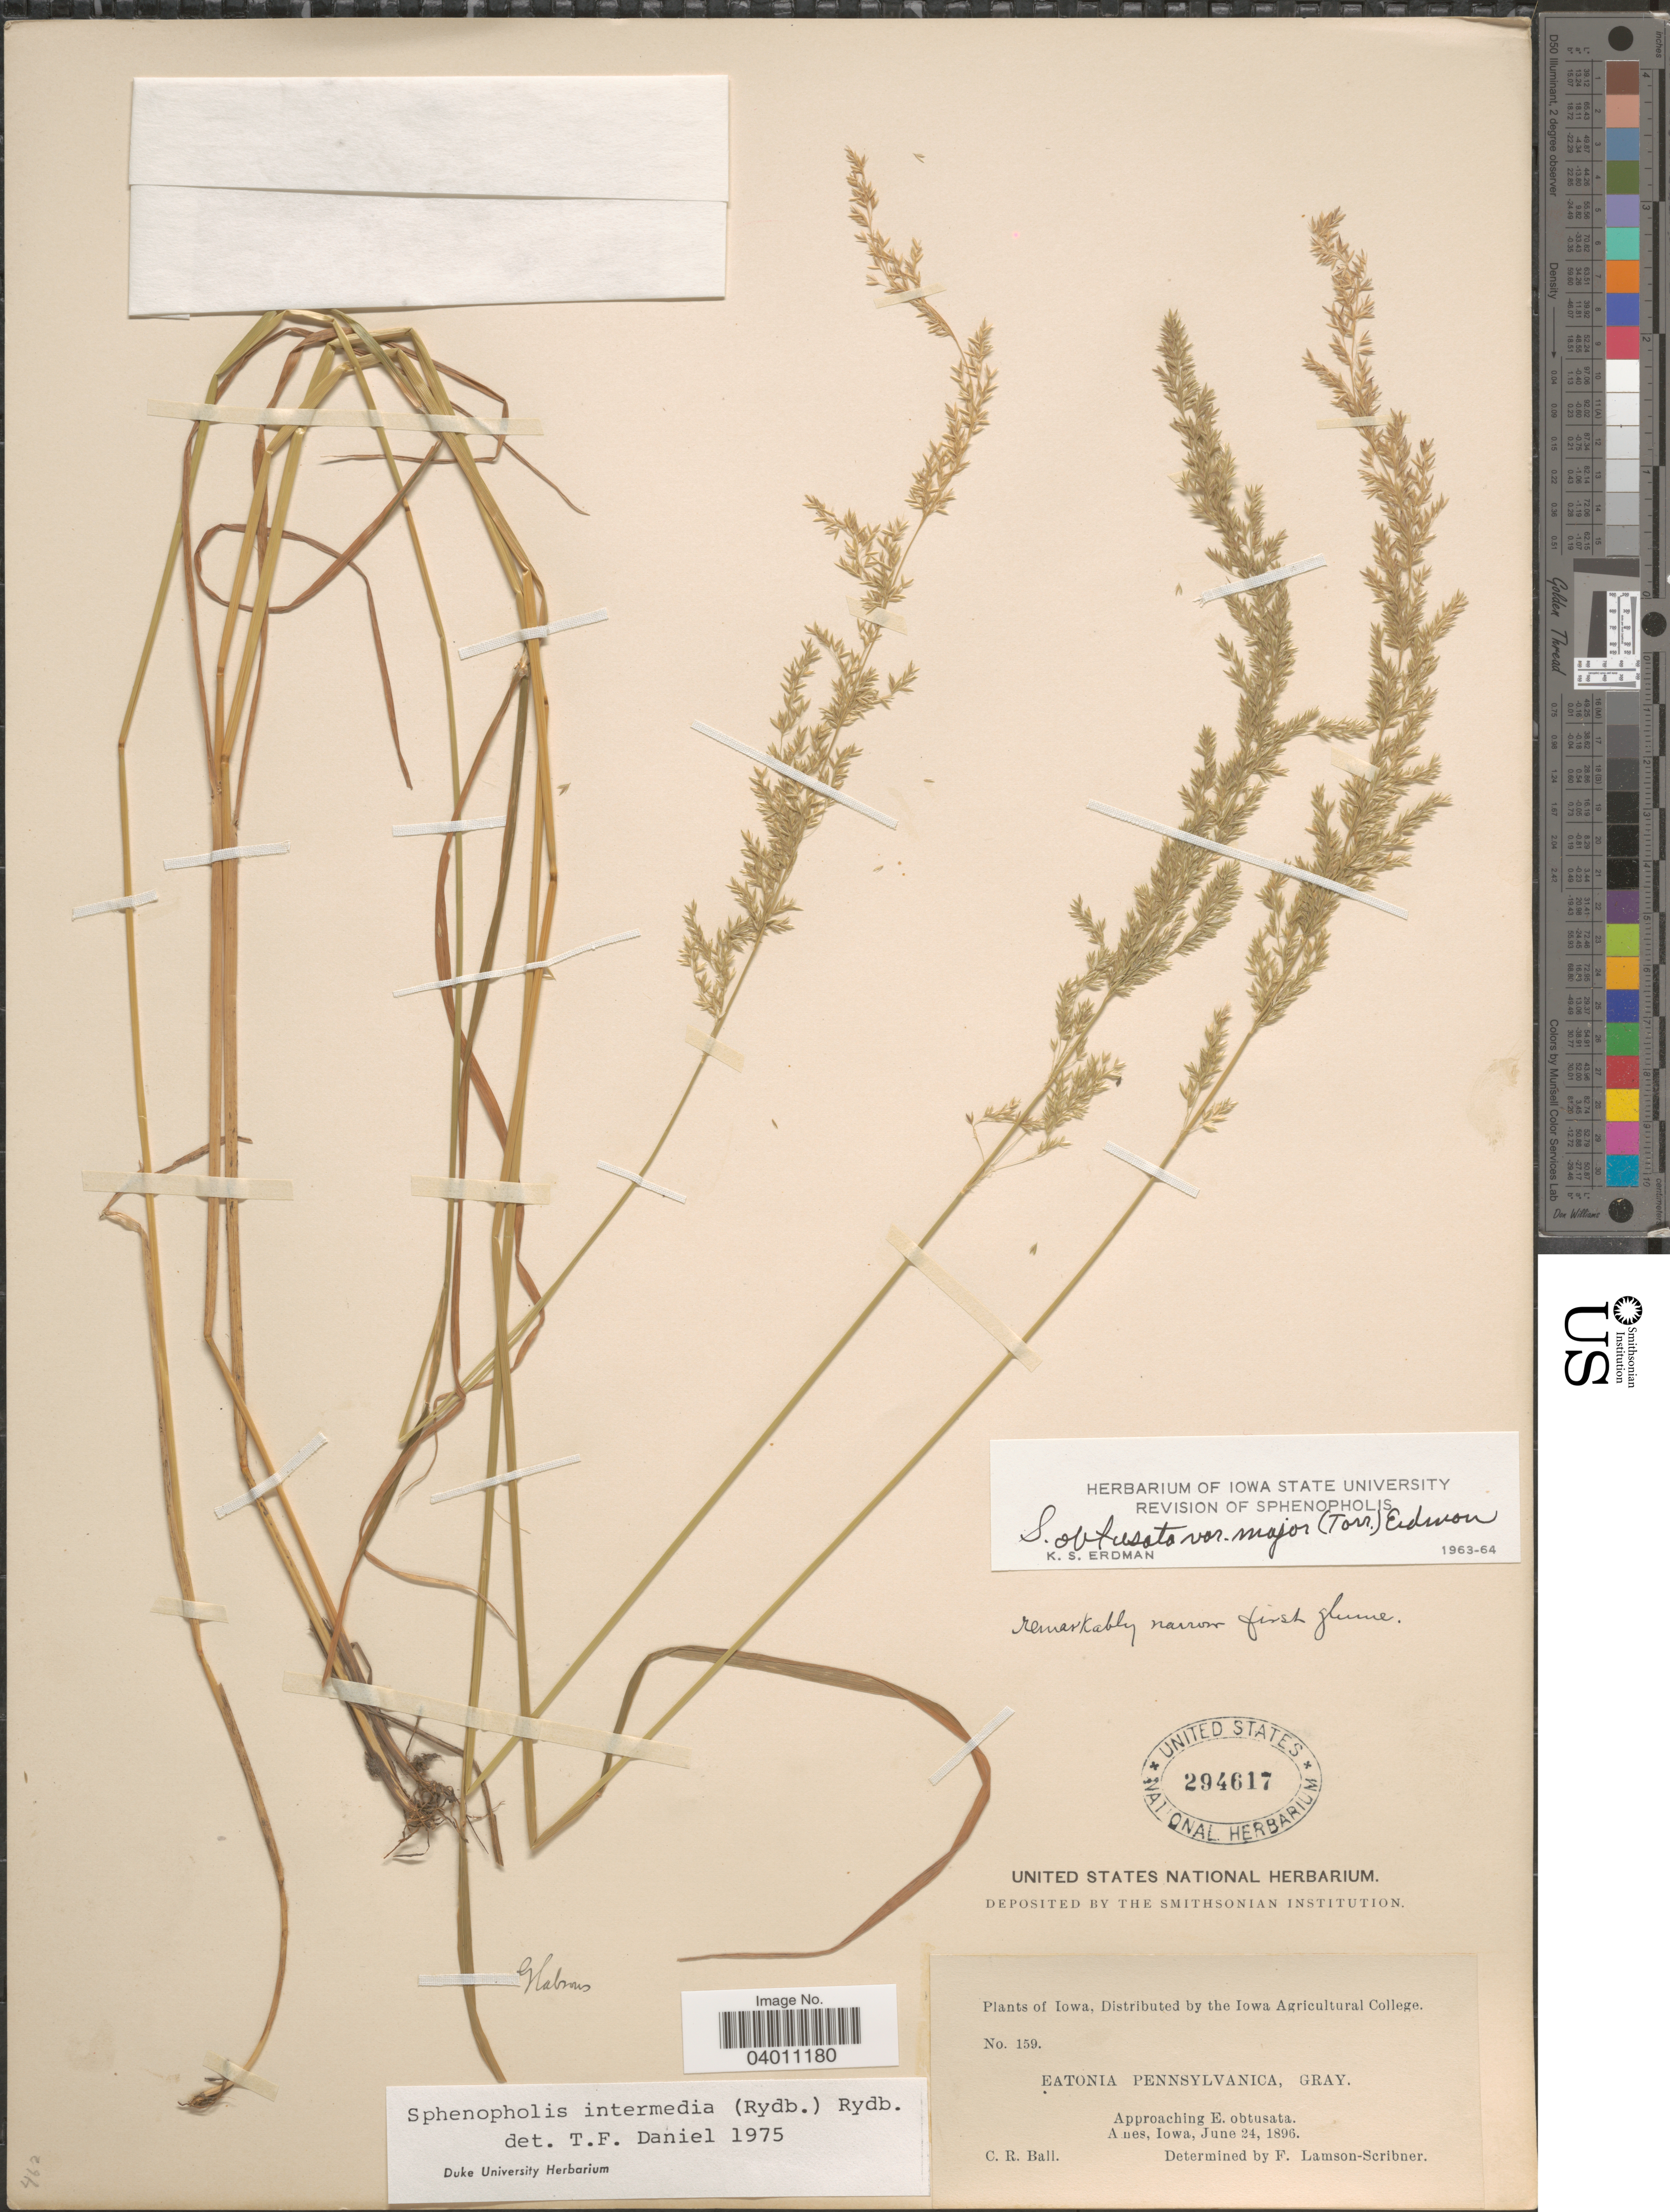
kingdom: Plantae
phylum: Tracheophyta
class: Liliopsida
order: Poales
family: Poaceae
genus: Sphenopholis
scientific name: Sphenopholis intermedia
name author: (Rydb.) Rydb.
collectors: C. R. Ball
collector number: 159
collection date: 1896-06-24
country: United States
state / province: Iowa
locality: Ames.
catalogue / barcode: US 294617